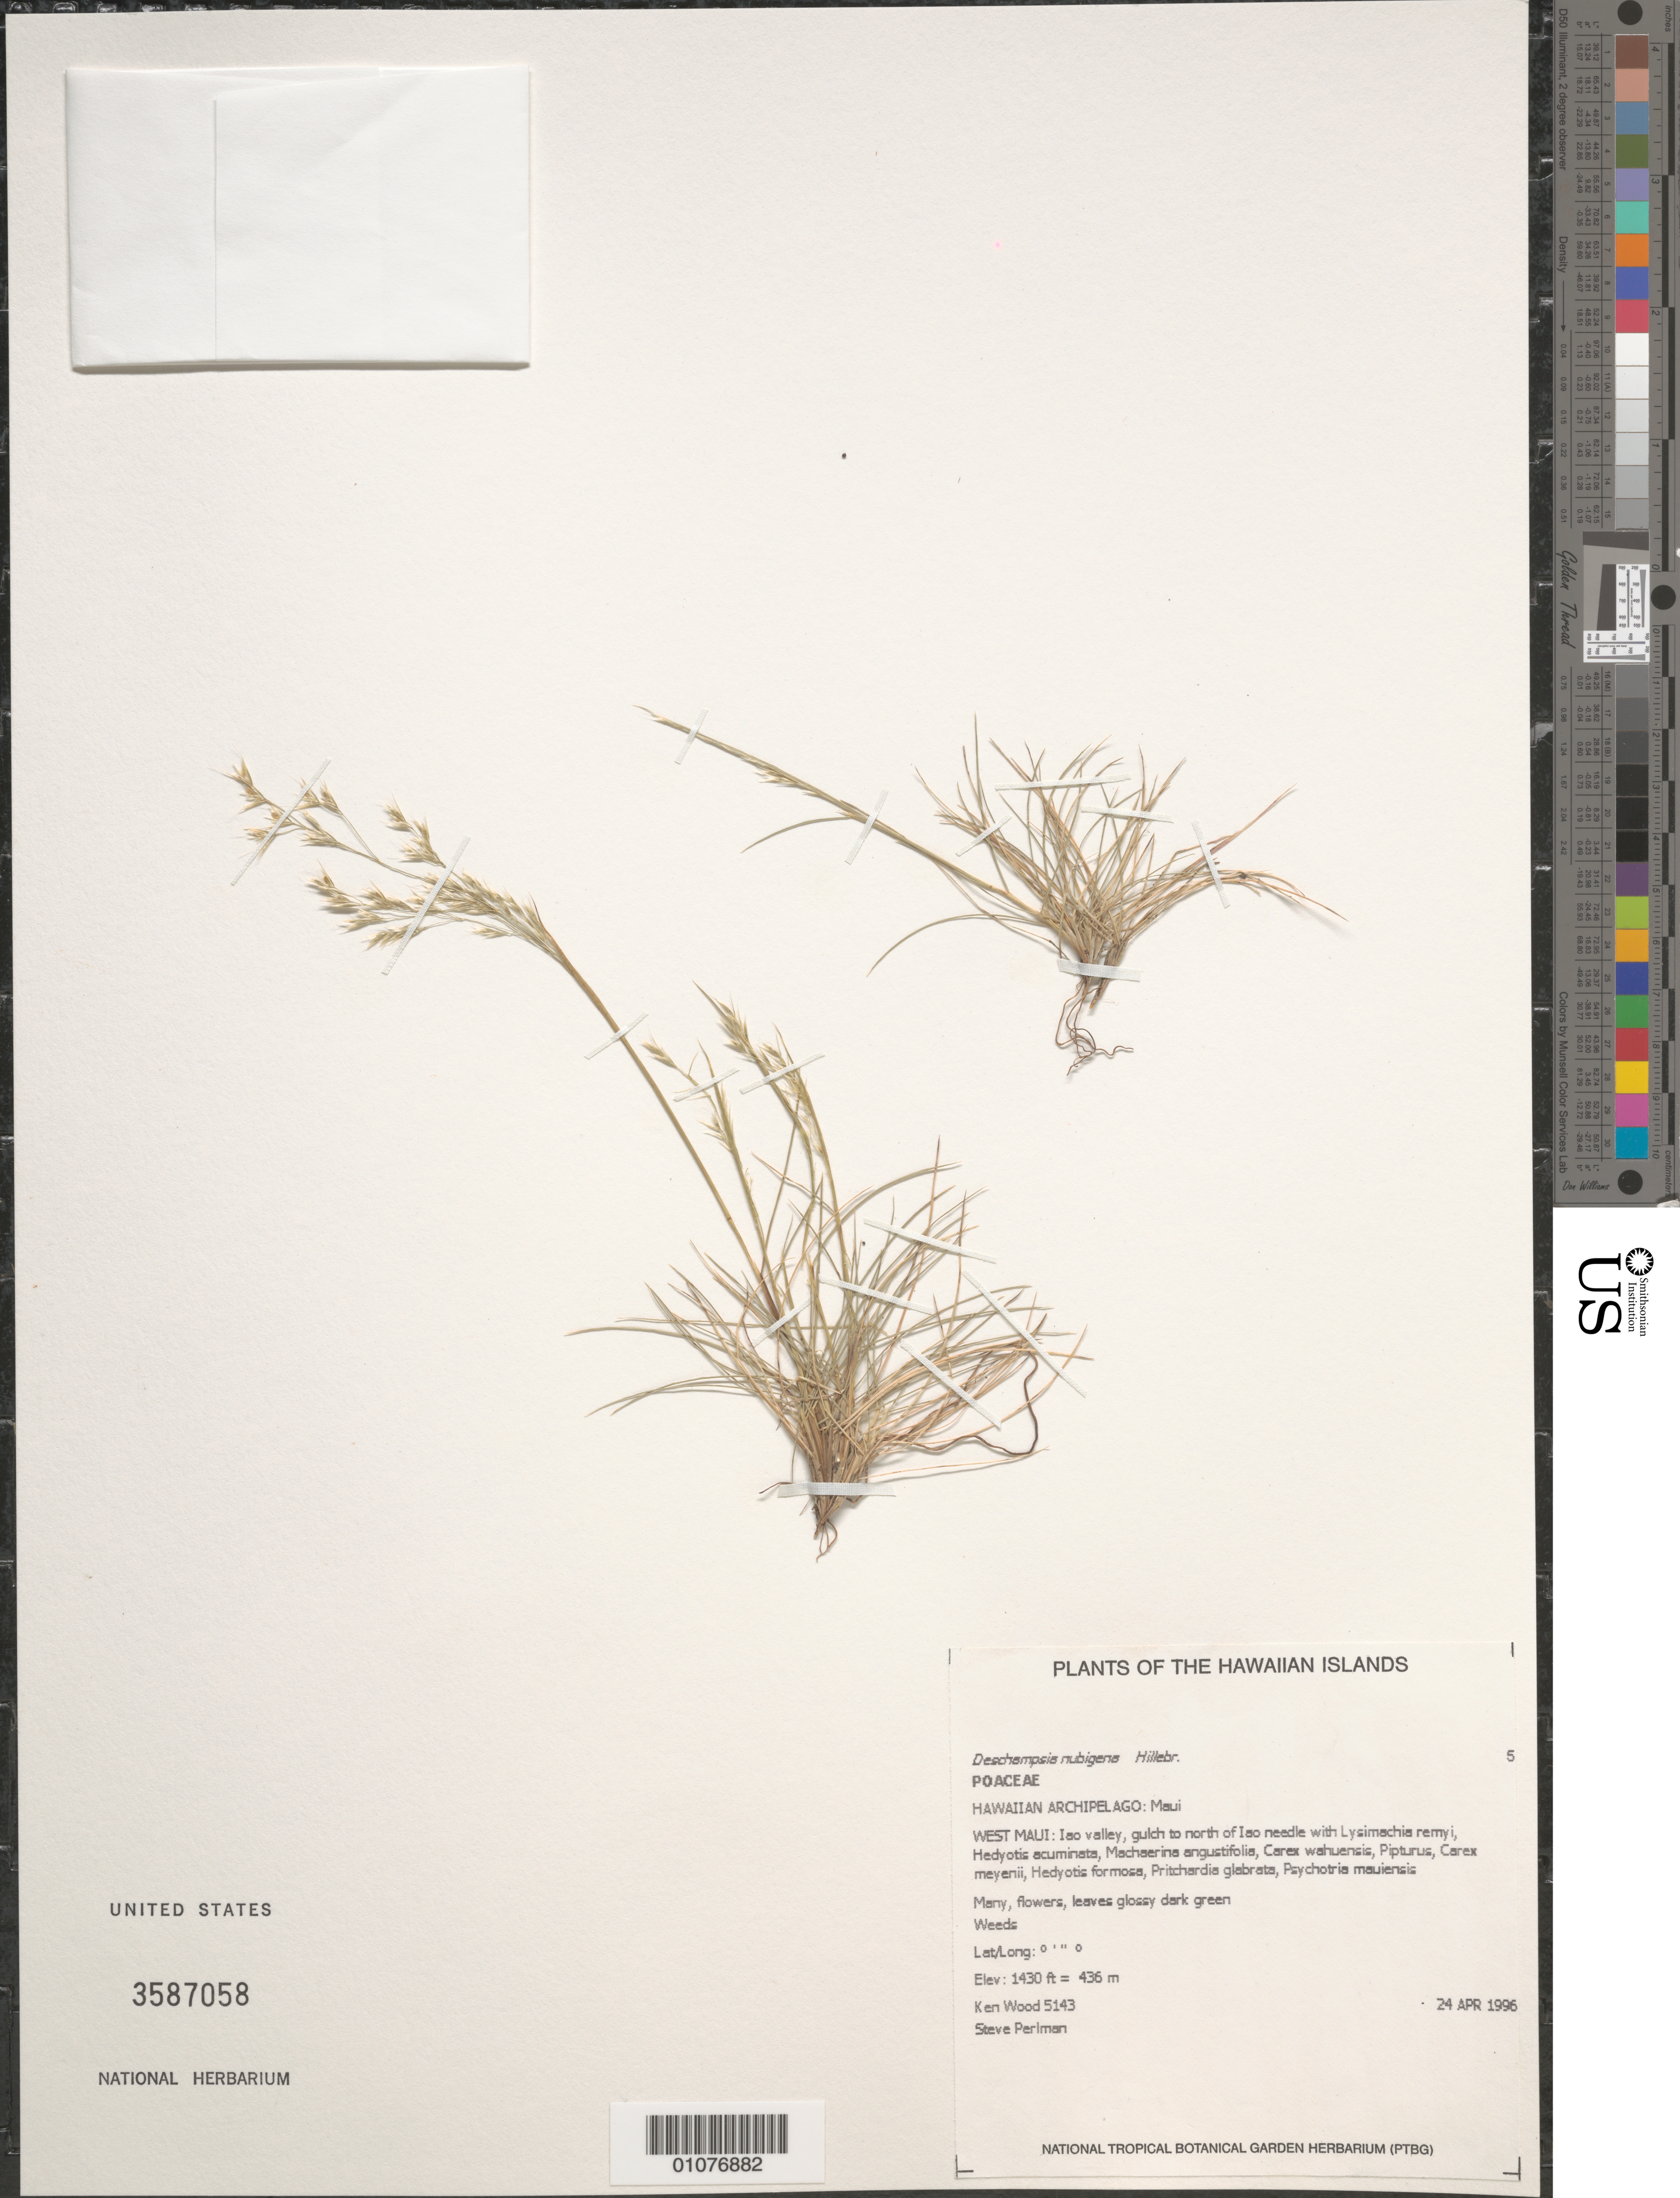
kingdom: Plantae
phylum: Tracheophyta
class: Liliopsida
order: Poales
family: Poaceae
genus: Deschampsia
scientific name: Deschampsia nubigena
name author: Hillebr.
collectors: K. R. Wood & S. P. Perlman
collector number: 5143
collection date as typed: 24 Apr 1996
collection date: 1996-04-24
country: United States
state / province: Hawaii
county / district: Maui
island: Maui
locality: W Maui, Iao valley, gulch to north of Iao needle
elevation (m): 436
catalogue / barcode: US 3587058